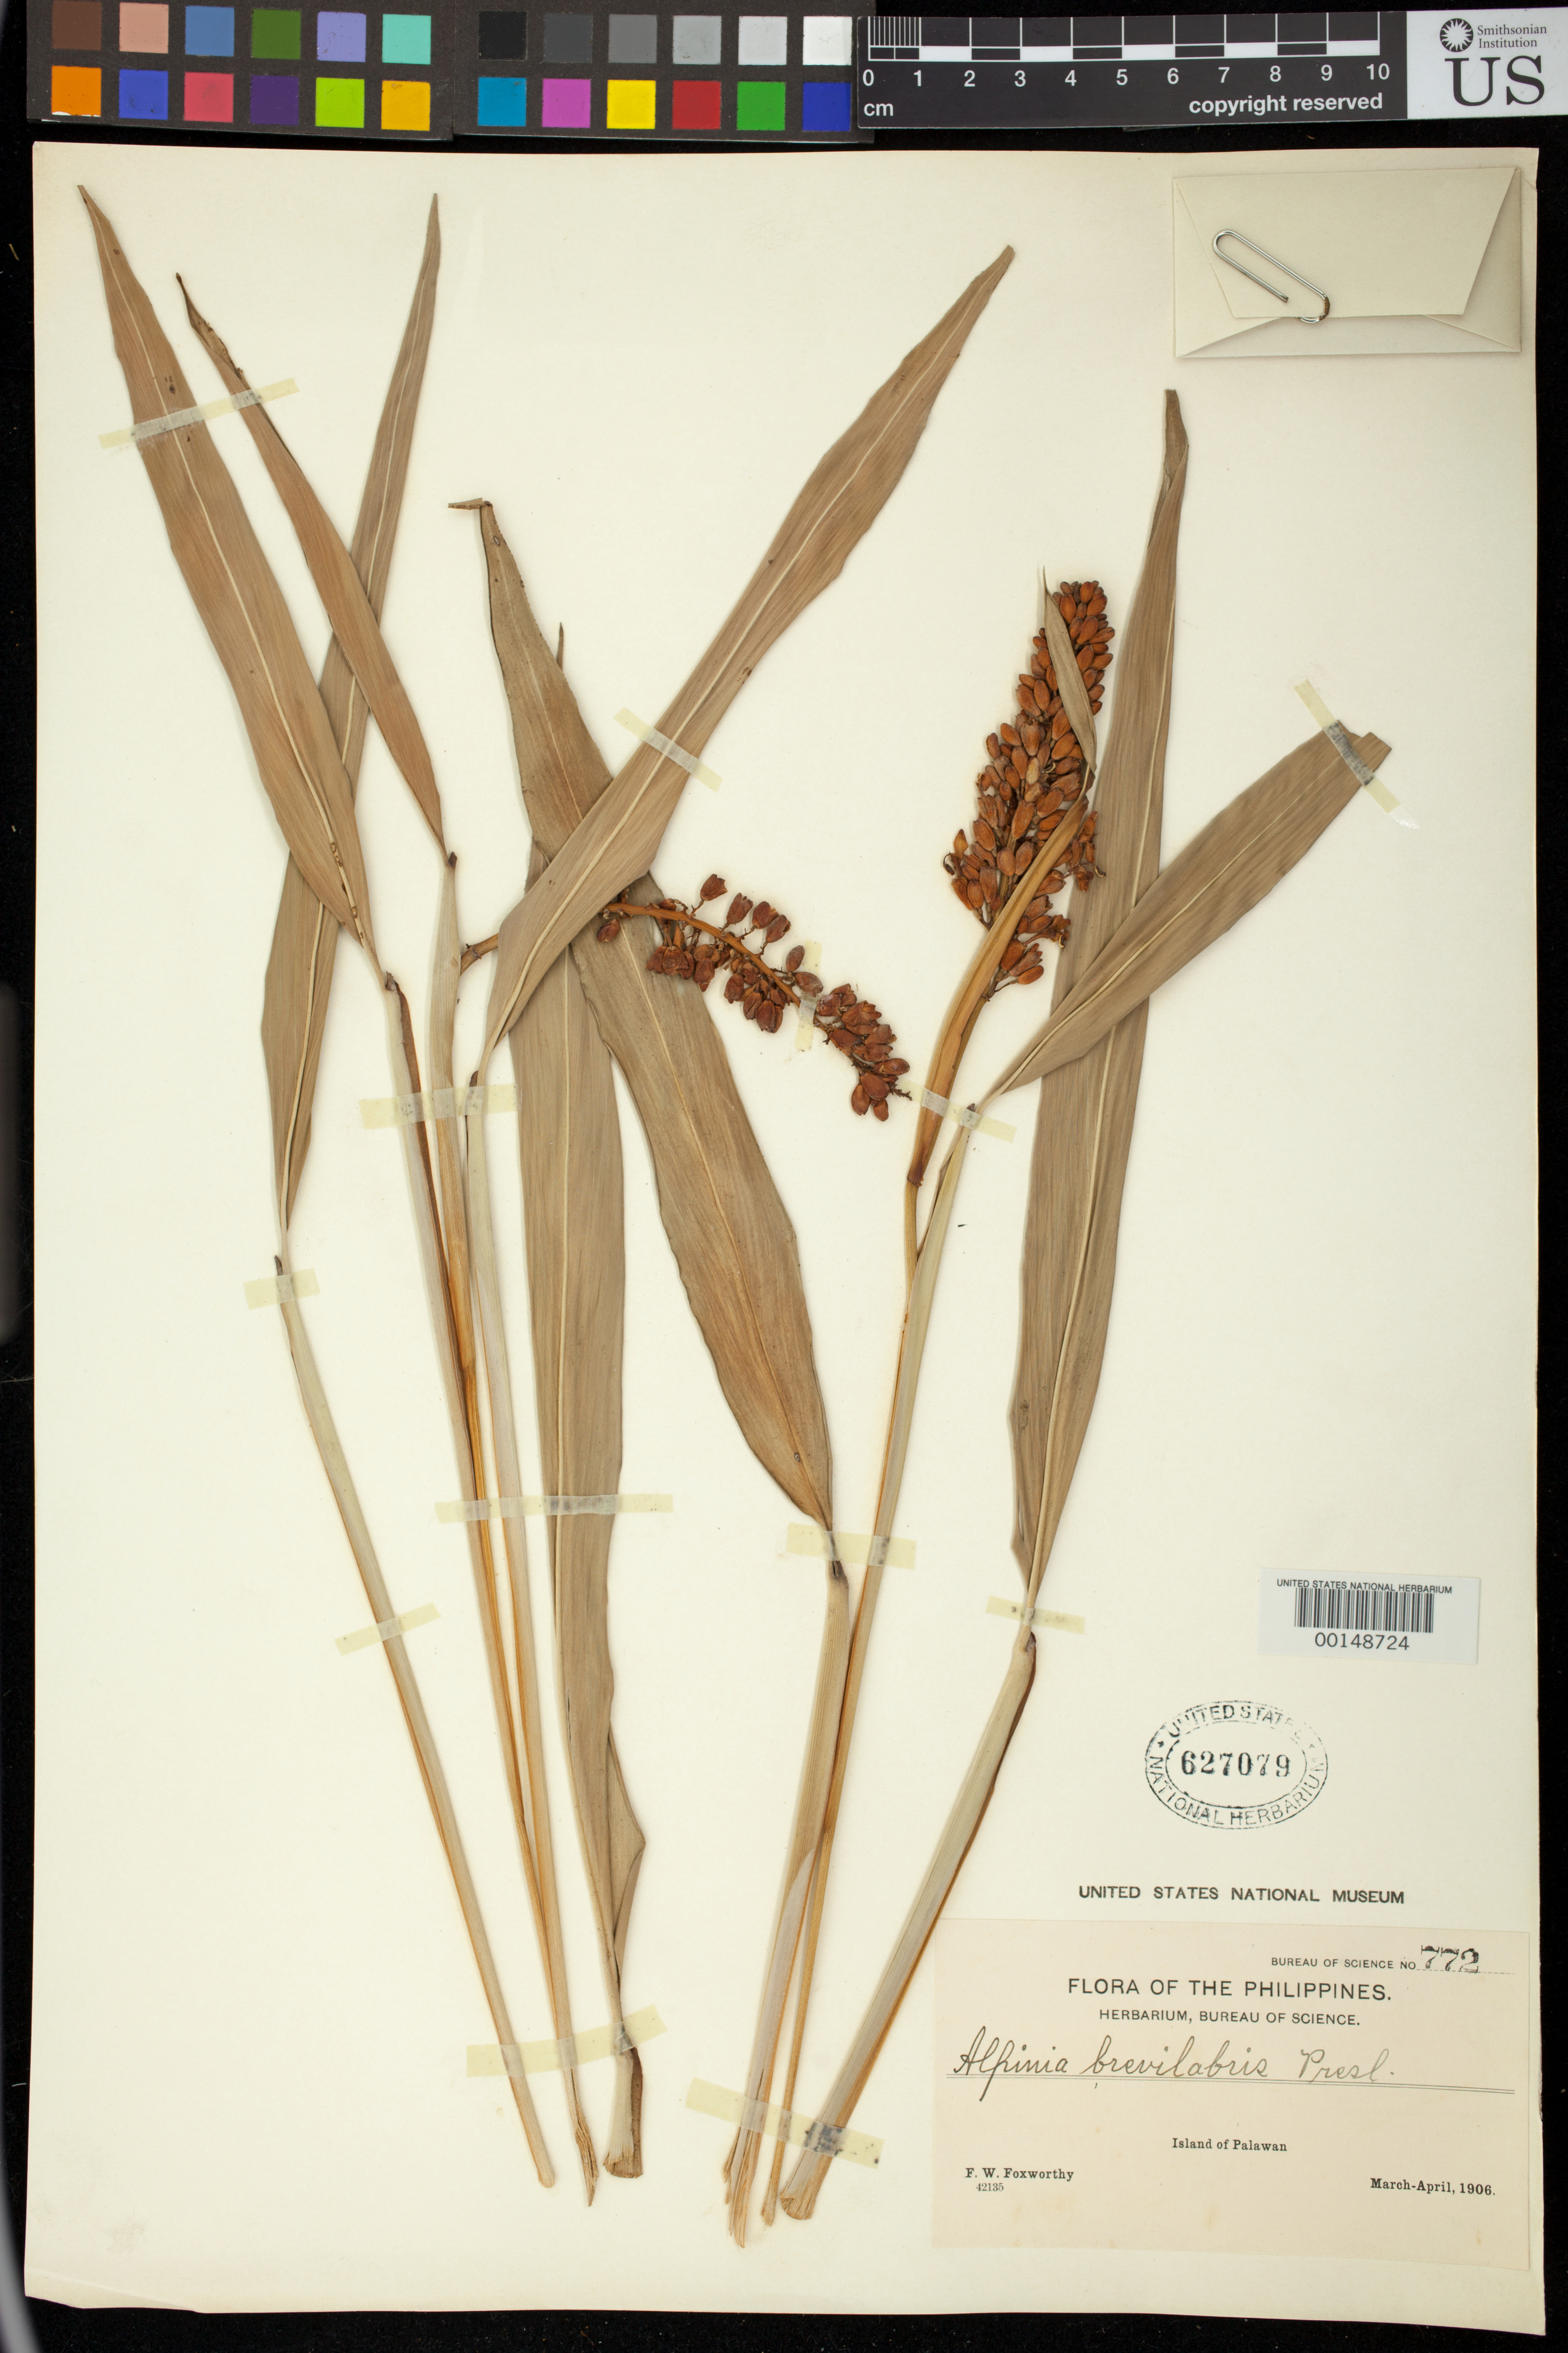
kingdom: Plantae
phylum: Tracheophyta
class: Liliopsida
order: Zingiberales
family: Zingiberaceae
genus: Alpinia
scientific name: Alpinia foxworthyi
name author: Ridl.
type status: Type Collection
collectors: F. W. Foxworthy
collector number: Bur. Sci. 772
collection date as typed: Mar 1906 to -- Apr 1906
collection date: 1906-03/1906-04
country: Philippines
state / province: Mimaropa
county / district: Palawan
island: Palawan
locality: Palawan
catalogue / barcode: US 627079